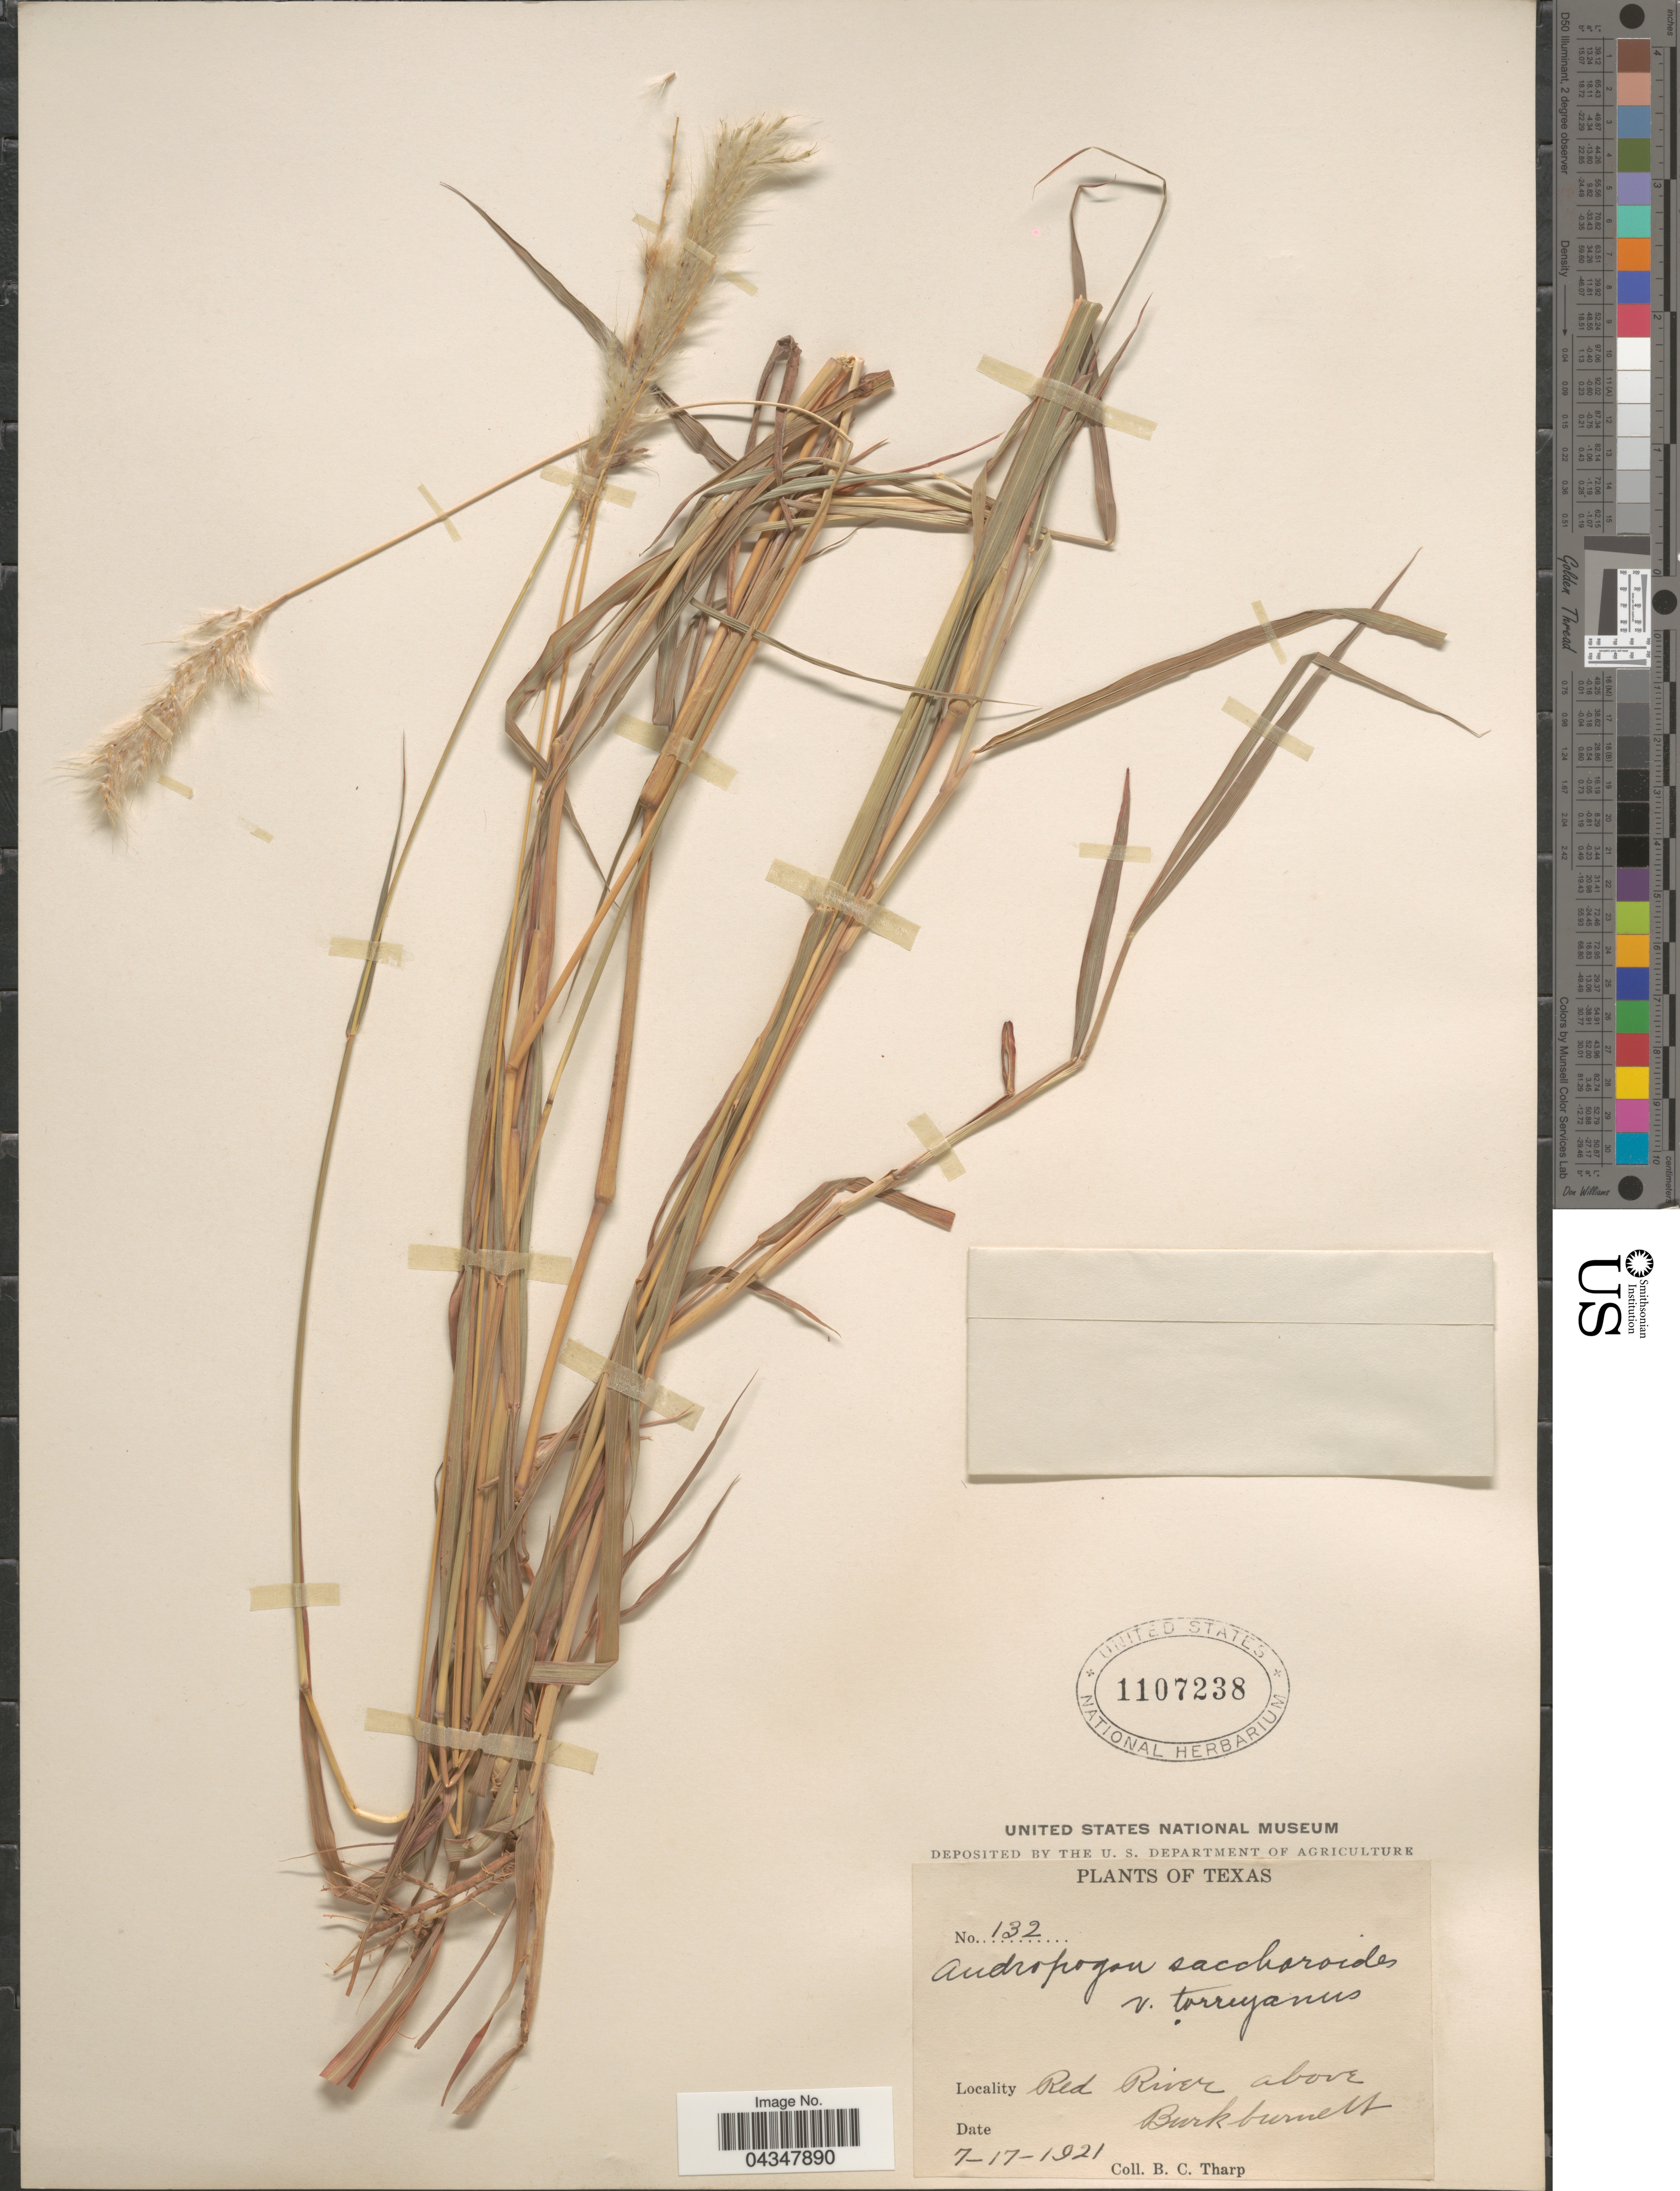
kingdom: Plantae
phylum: Tracheophyta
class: Liliopsida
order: Poales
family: Poaceae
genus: Bothriochloa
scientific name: Bothriochloa saccharoides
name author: (Sw.) Rydb.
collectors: B. C. Tharp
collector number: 132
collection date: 1921-07-17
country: United States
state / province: Texas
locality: Red River above Burk burnett.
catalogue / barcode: US 1107238